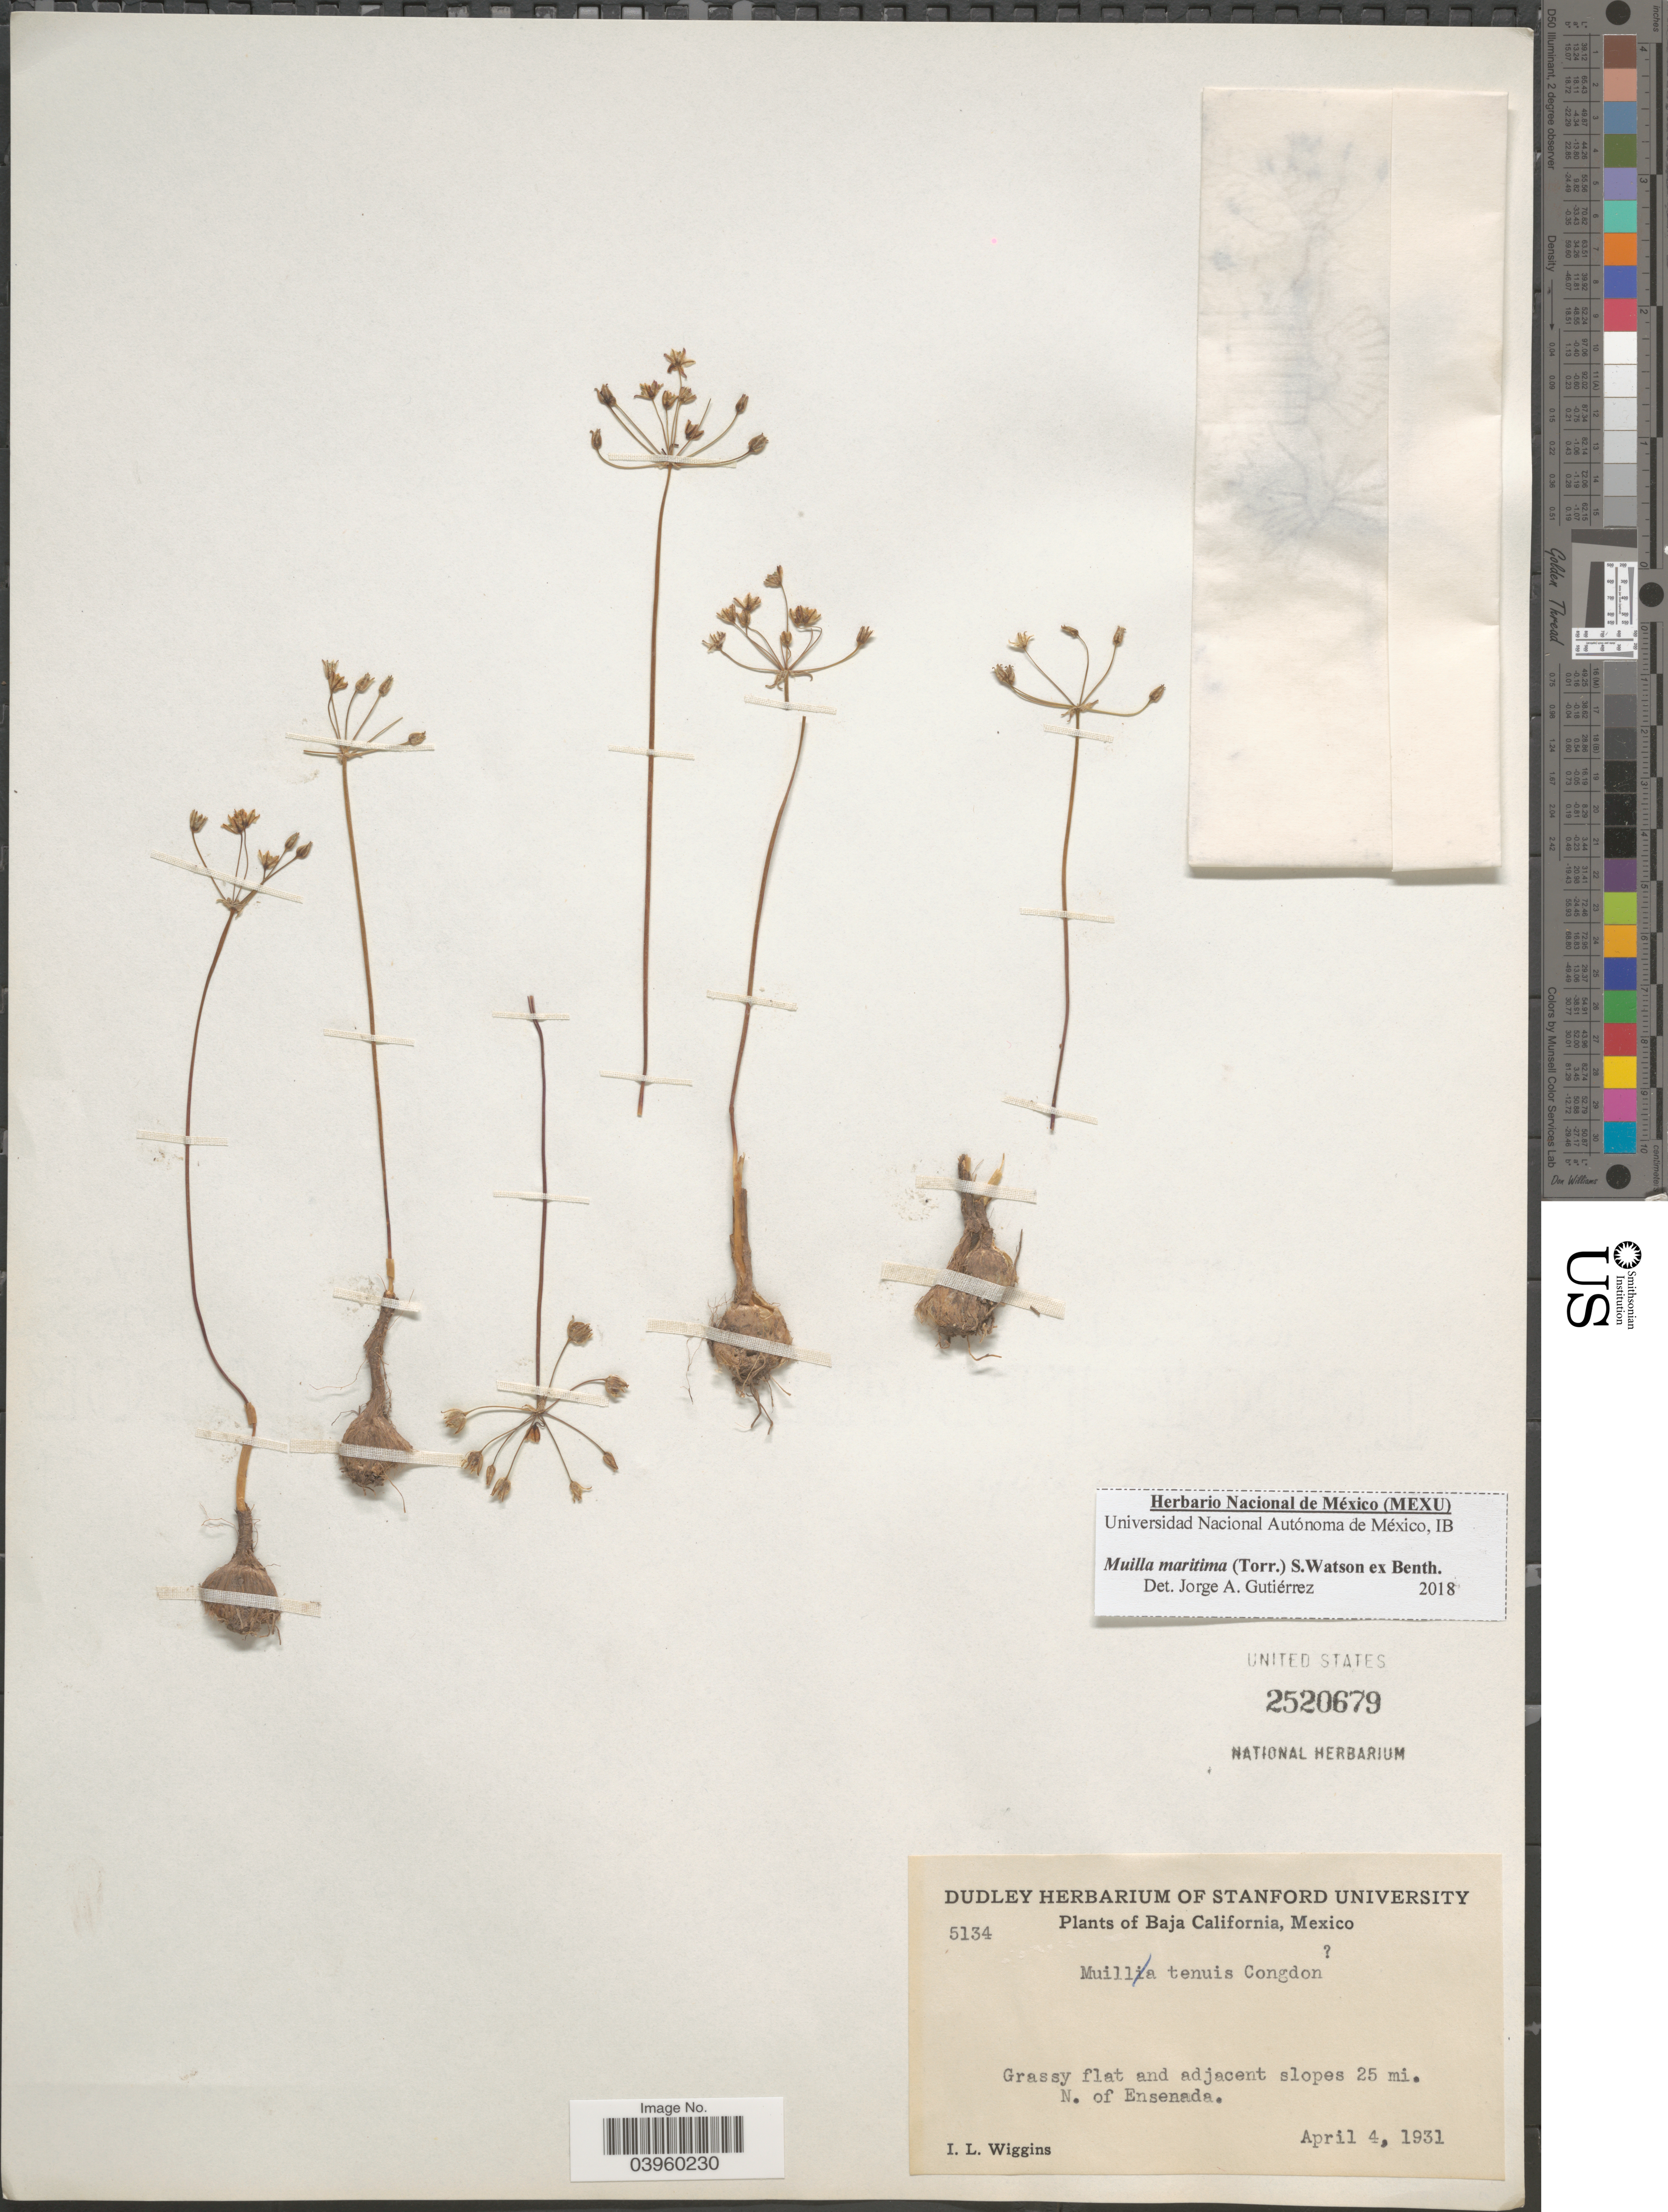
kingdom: Plantae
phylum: Tracheophyta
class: Liliopsida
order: Asparagales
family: Asparagaceae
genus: Muilla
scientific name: Muilla maritima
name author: (Torr.) S. Watson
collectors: I. L. Wiggins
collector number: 5134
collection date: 1931-04-04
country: Mexico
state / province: Baja California Norte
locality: Grassy flat and adjacent slopes 25 mi. N. of Ensenada.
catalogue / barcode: US 2520679